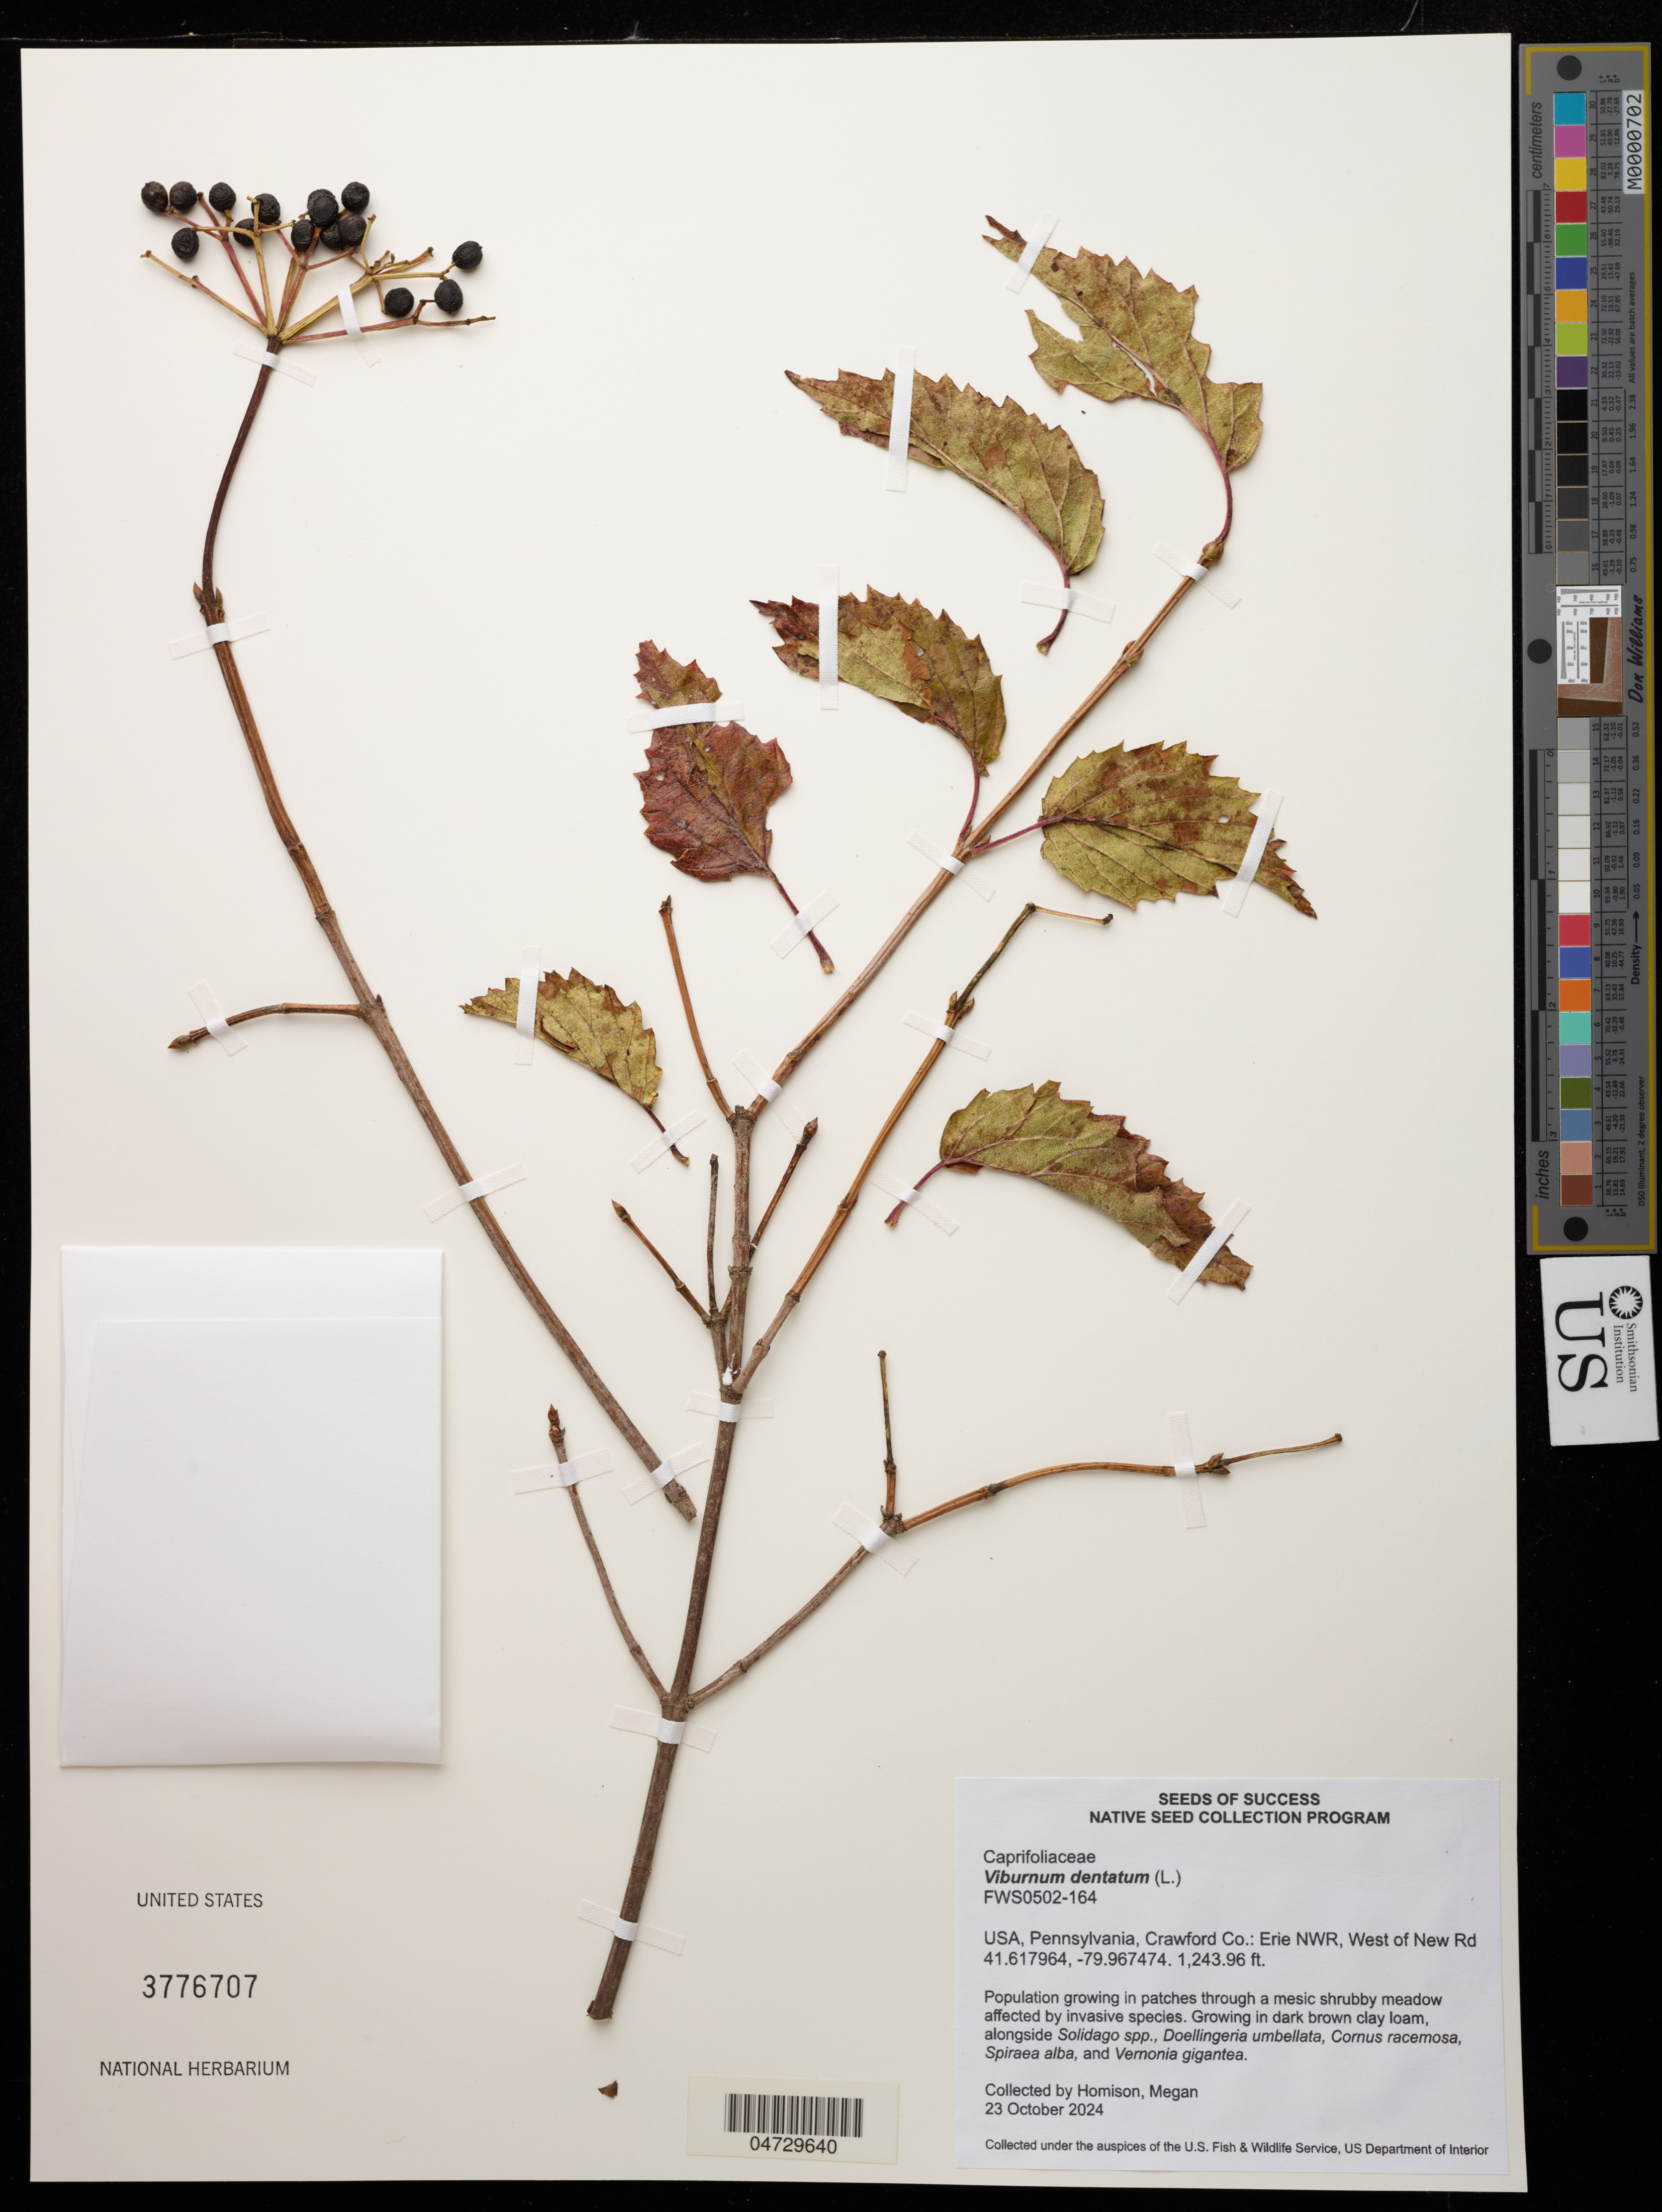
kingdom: Plantae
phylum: Tracheophyta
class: Magnoliopsida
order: Dipsacales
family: Viburnaceae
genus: Viburnum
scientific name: Viburnum dentatum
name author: L.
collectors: M. Homison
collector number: FWS0502-164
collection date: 2024-10-23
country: United States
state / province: Pennsylvania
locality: Crawford Co.: Erie NWR, West of New Rd.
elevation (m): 379.16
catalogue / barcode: US 3776707